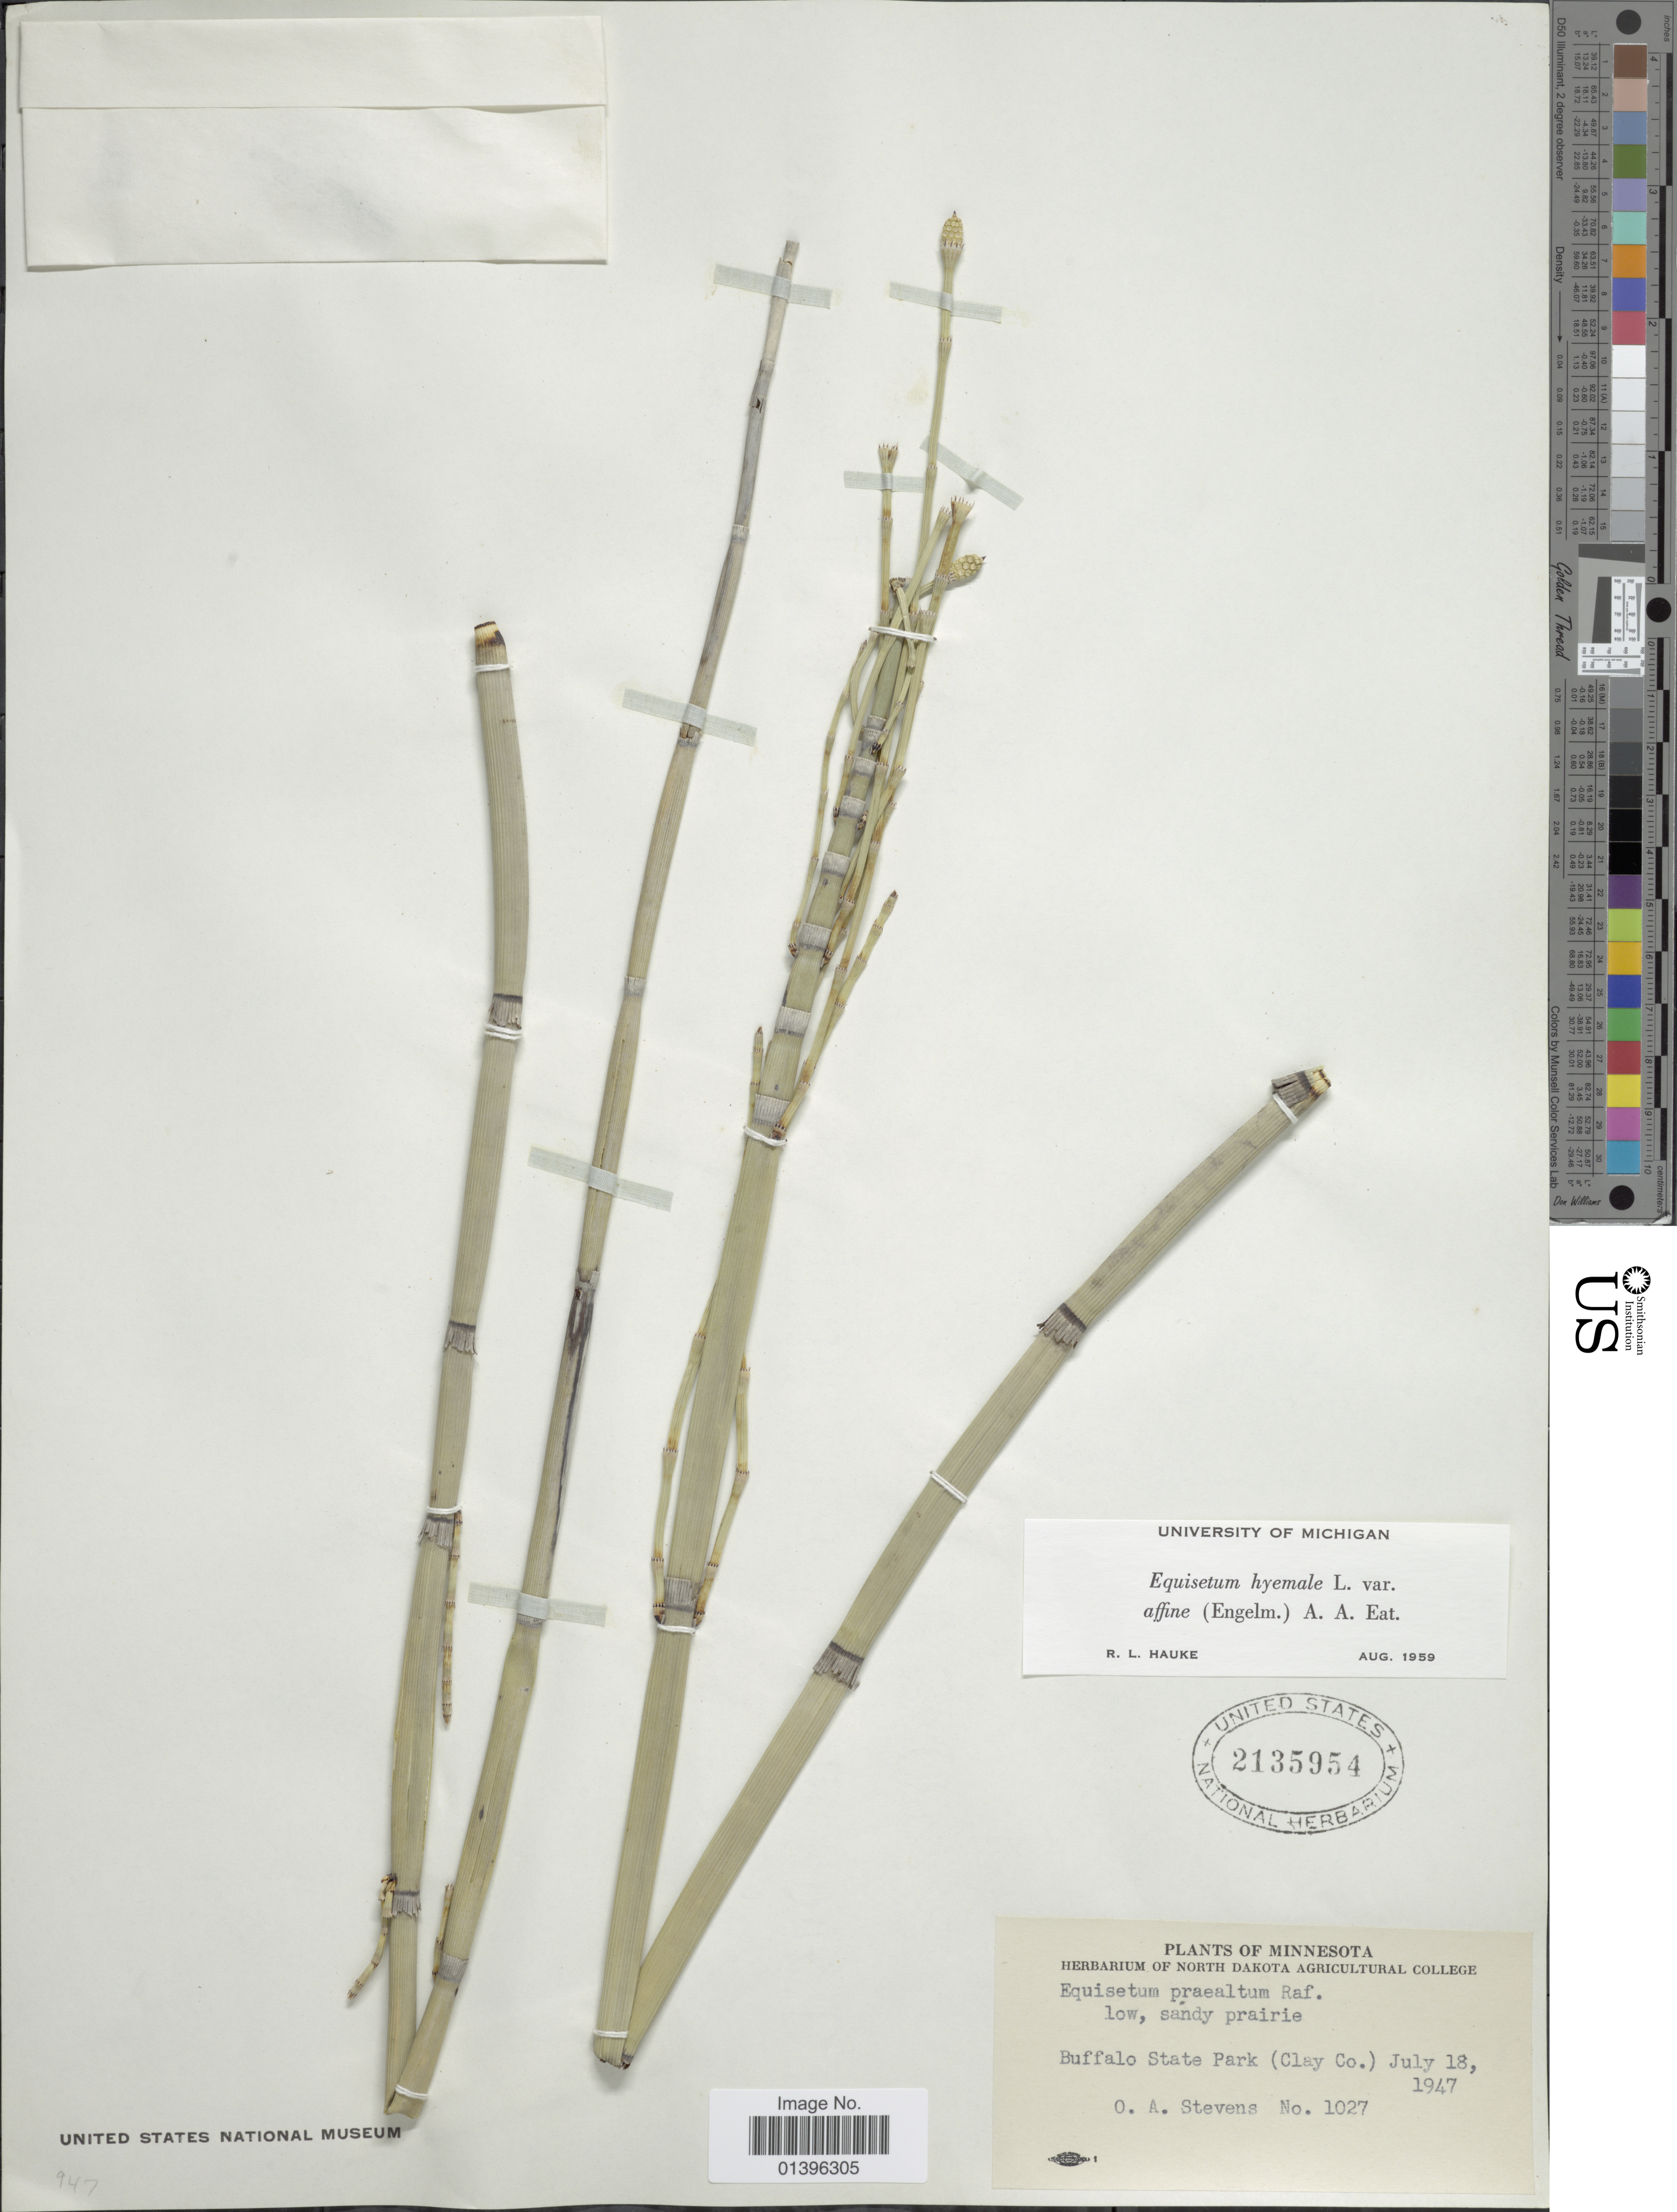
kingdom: Plantae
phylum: Tracheophyta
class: Polypodiopsida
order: Equisetales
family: Equisetaceae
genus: Equisetum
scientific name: Equisetum hyemale var. affine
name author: (Engelm.) A.A. Eaton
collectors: O. A. Stevens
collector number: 1027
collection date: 1947-07-18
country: United States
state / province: Minnesota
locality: Buffalo State Park (Clay Co.)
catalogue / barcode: US 2135954